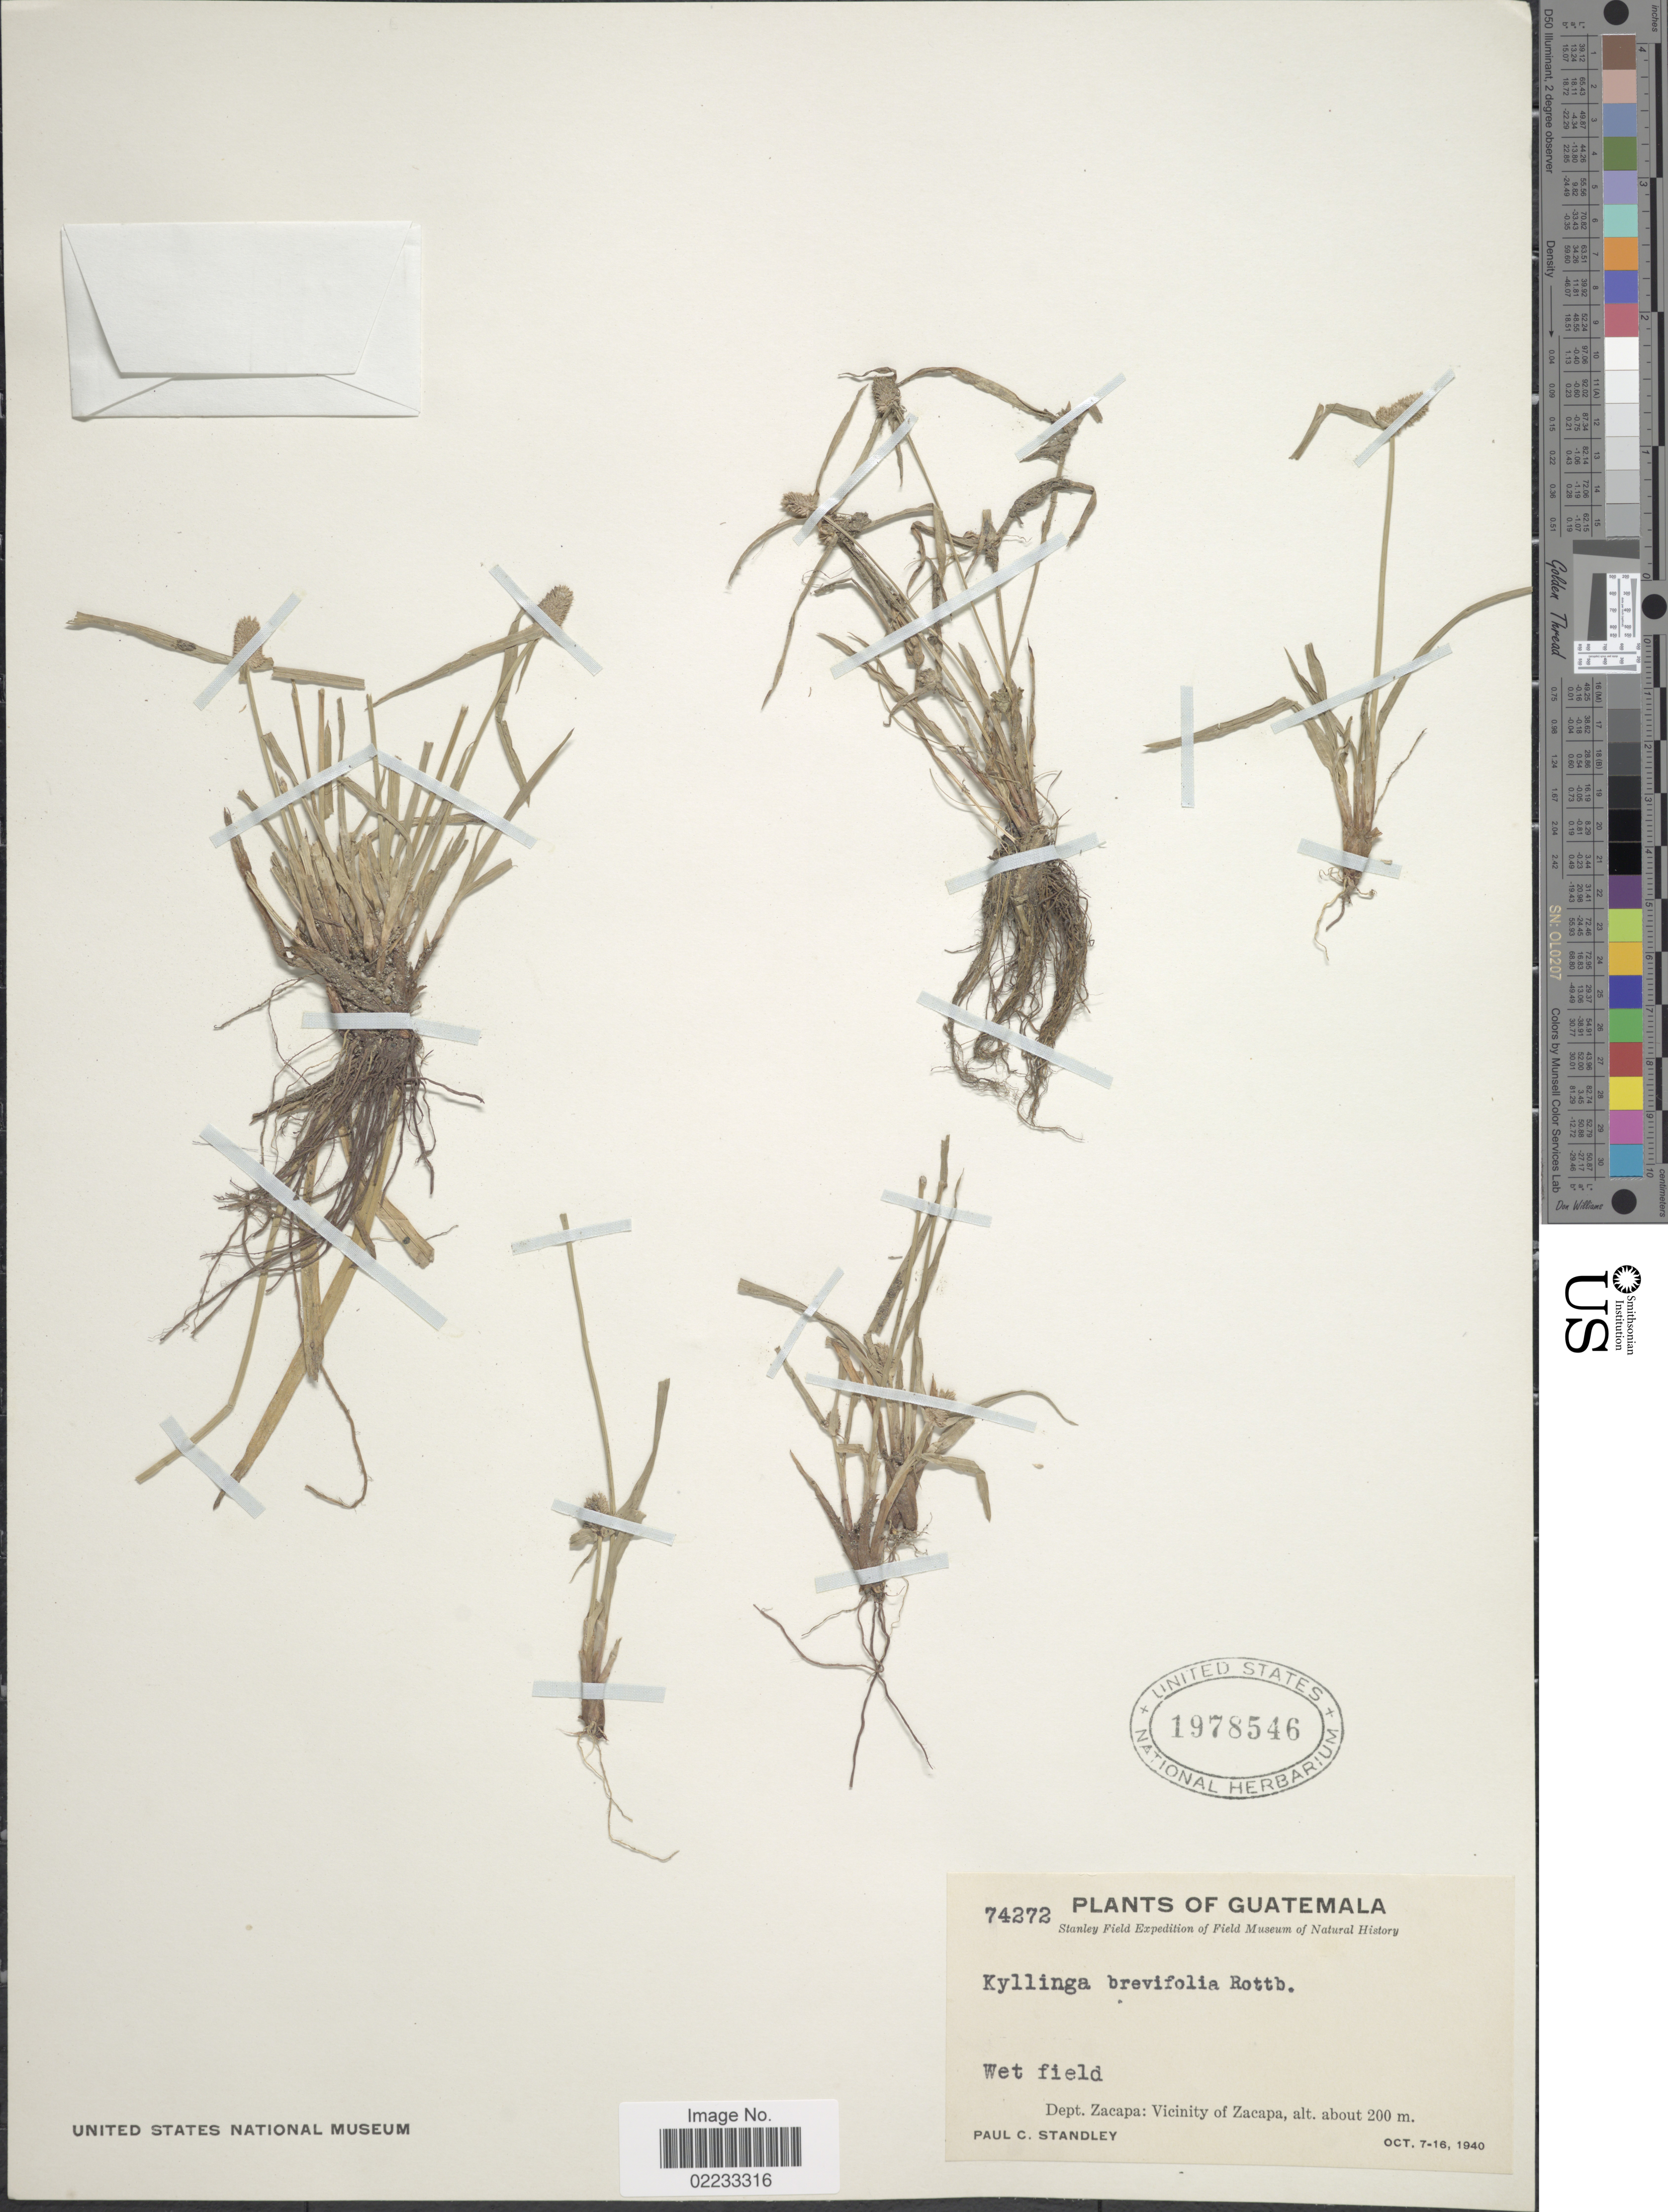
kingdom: Plantae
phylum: Tracheophyta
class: Liliopsida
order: Poales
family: Cyperaceae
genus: Cyperus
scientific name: Cyperus hortensis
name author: (Salzm. ex Steud.) Dorr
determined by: Strong, Mark T., (BOT), Smithsonian Institution - National Museum of Natural History (UNITED STATES)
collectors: P. C. Standley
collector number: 74272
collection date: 1940-10-07/1940-10-16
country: Guatemala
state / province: Zacapa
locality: Wet field, Vicinity of Zacapa.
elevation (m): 200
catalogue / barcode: US 1978546